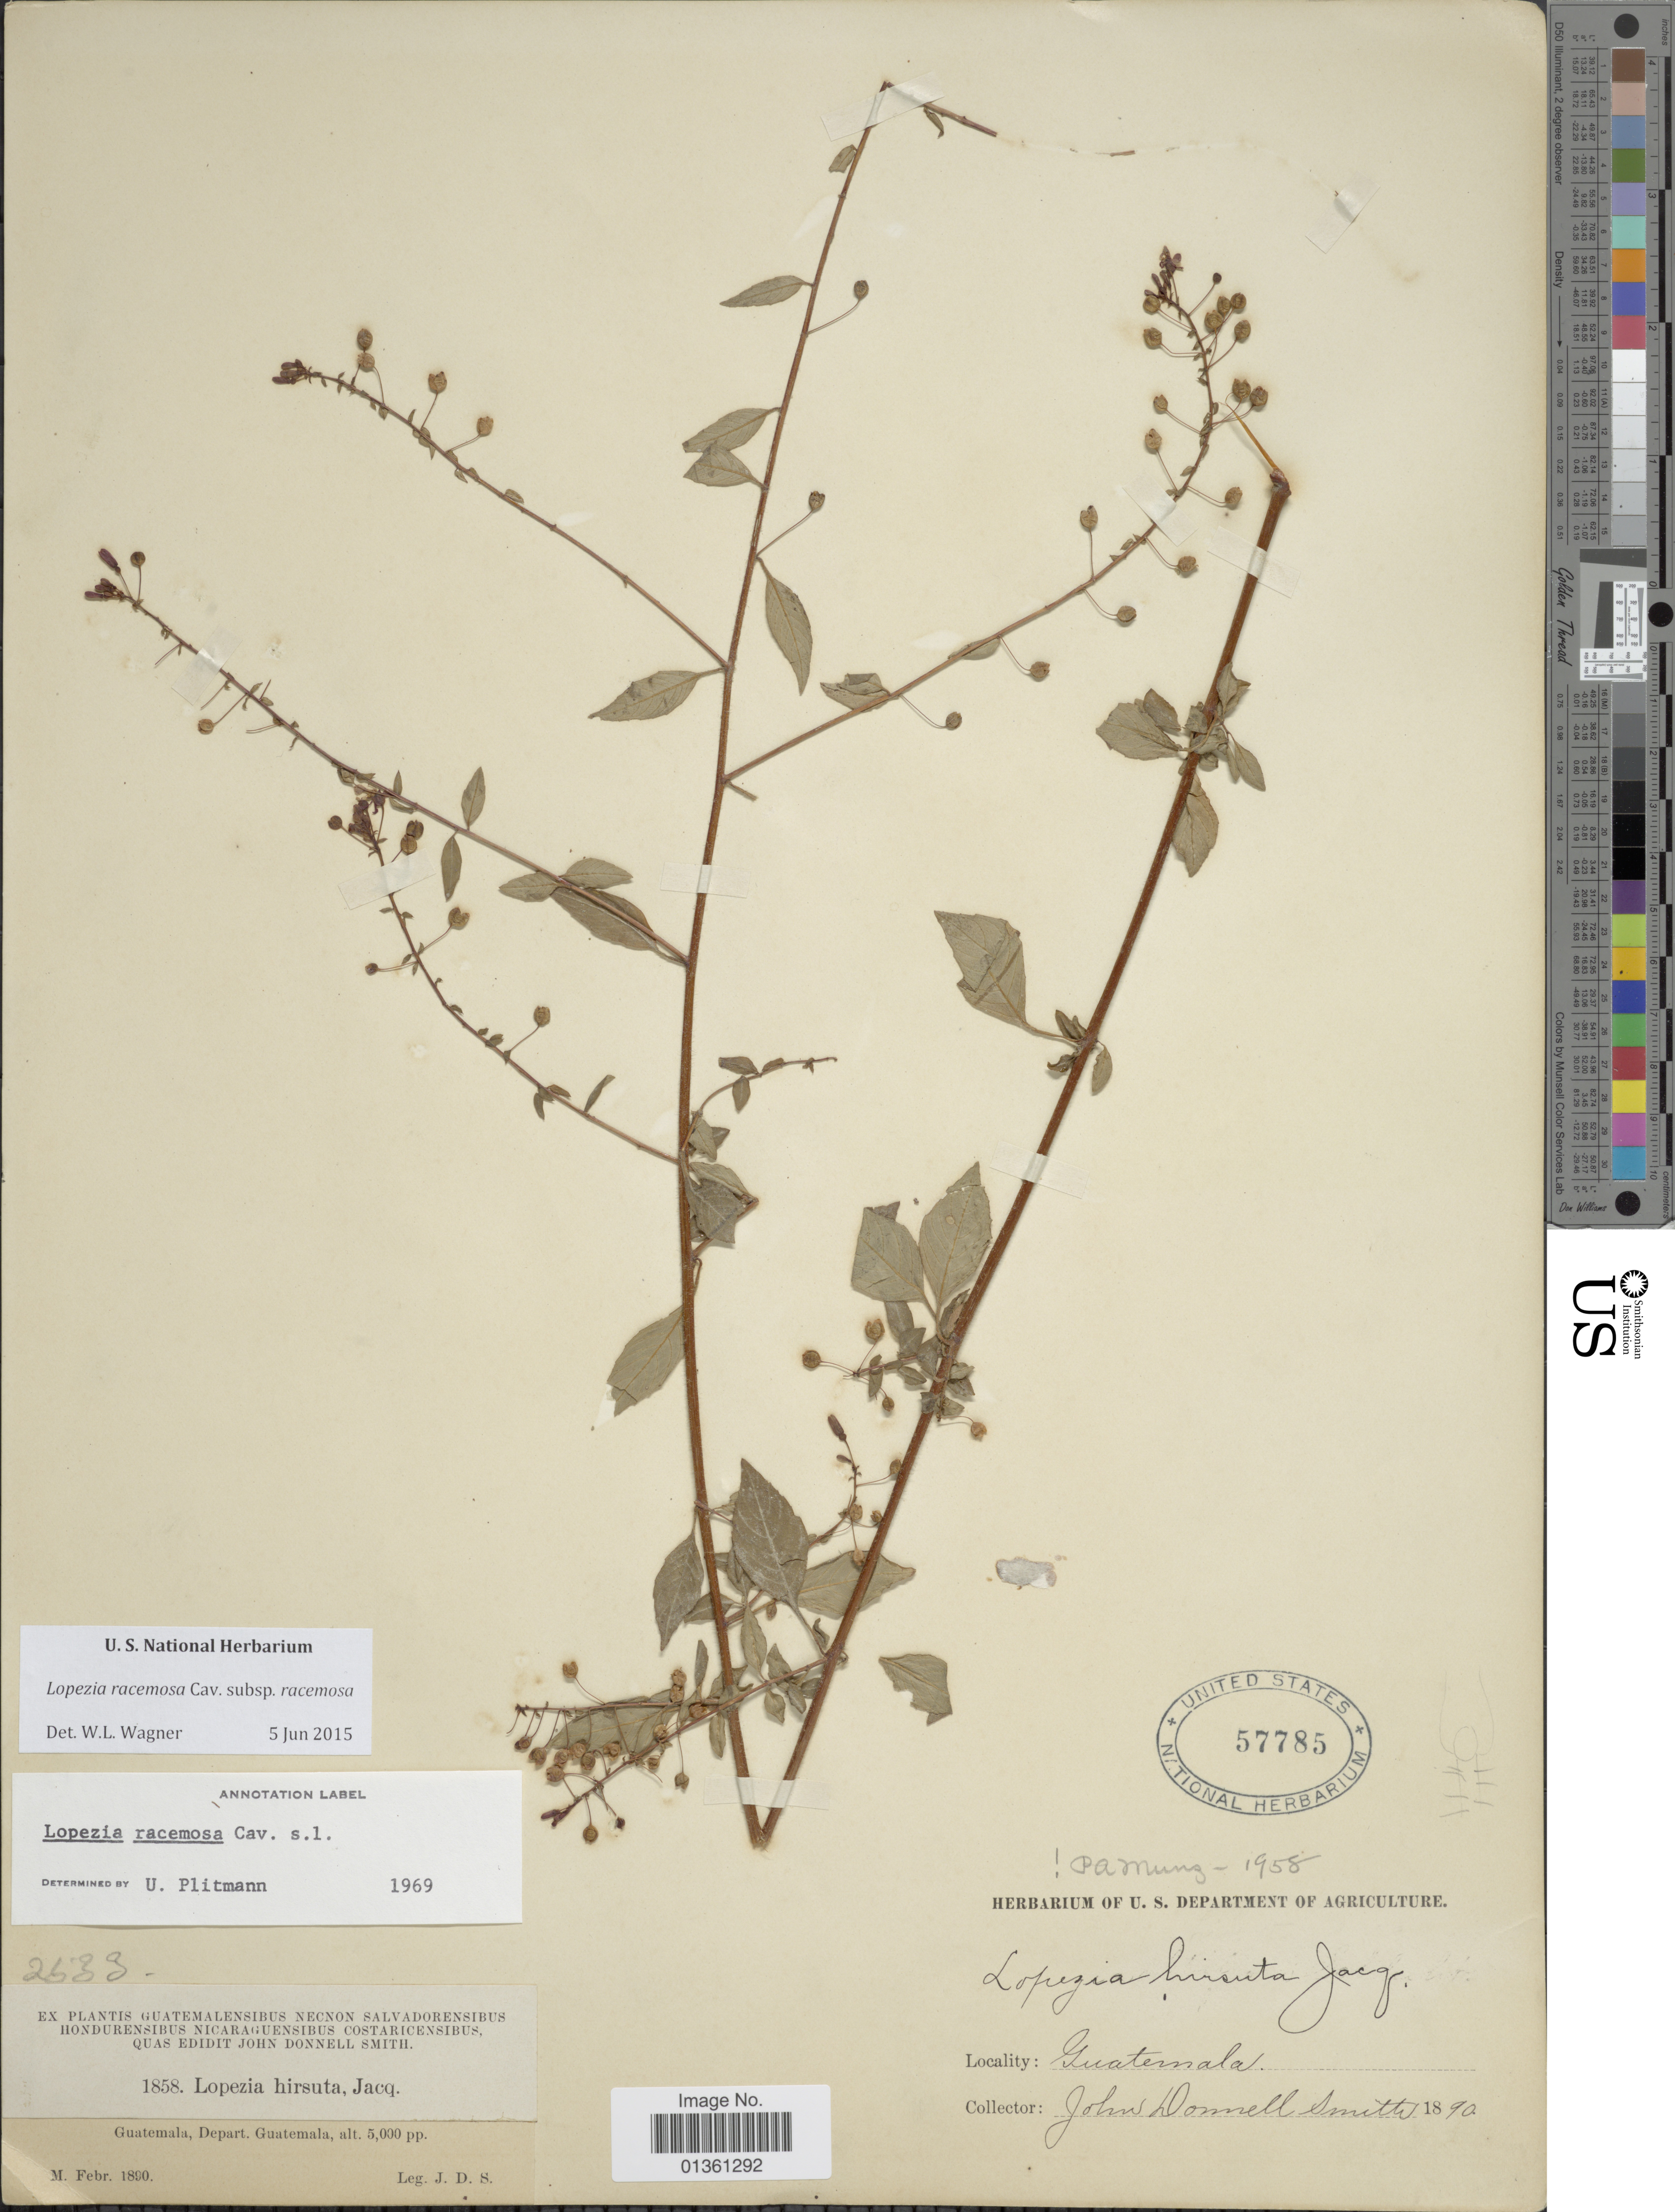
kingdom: Plantae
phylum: Tracheophyta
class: Magnoliopsida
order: Myrtales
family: Onagraceae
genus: Lopezia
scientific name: Lopezia racemosa subsp. racemosa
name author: Cav.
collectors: J. D. Smith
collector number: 1858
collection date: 1890-02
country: Guatemala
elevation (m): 1524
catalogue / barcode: US 57785